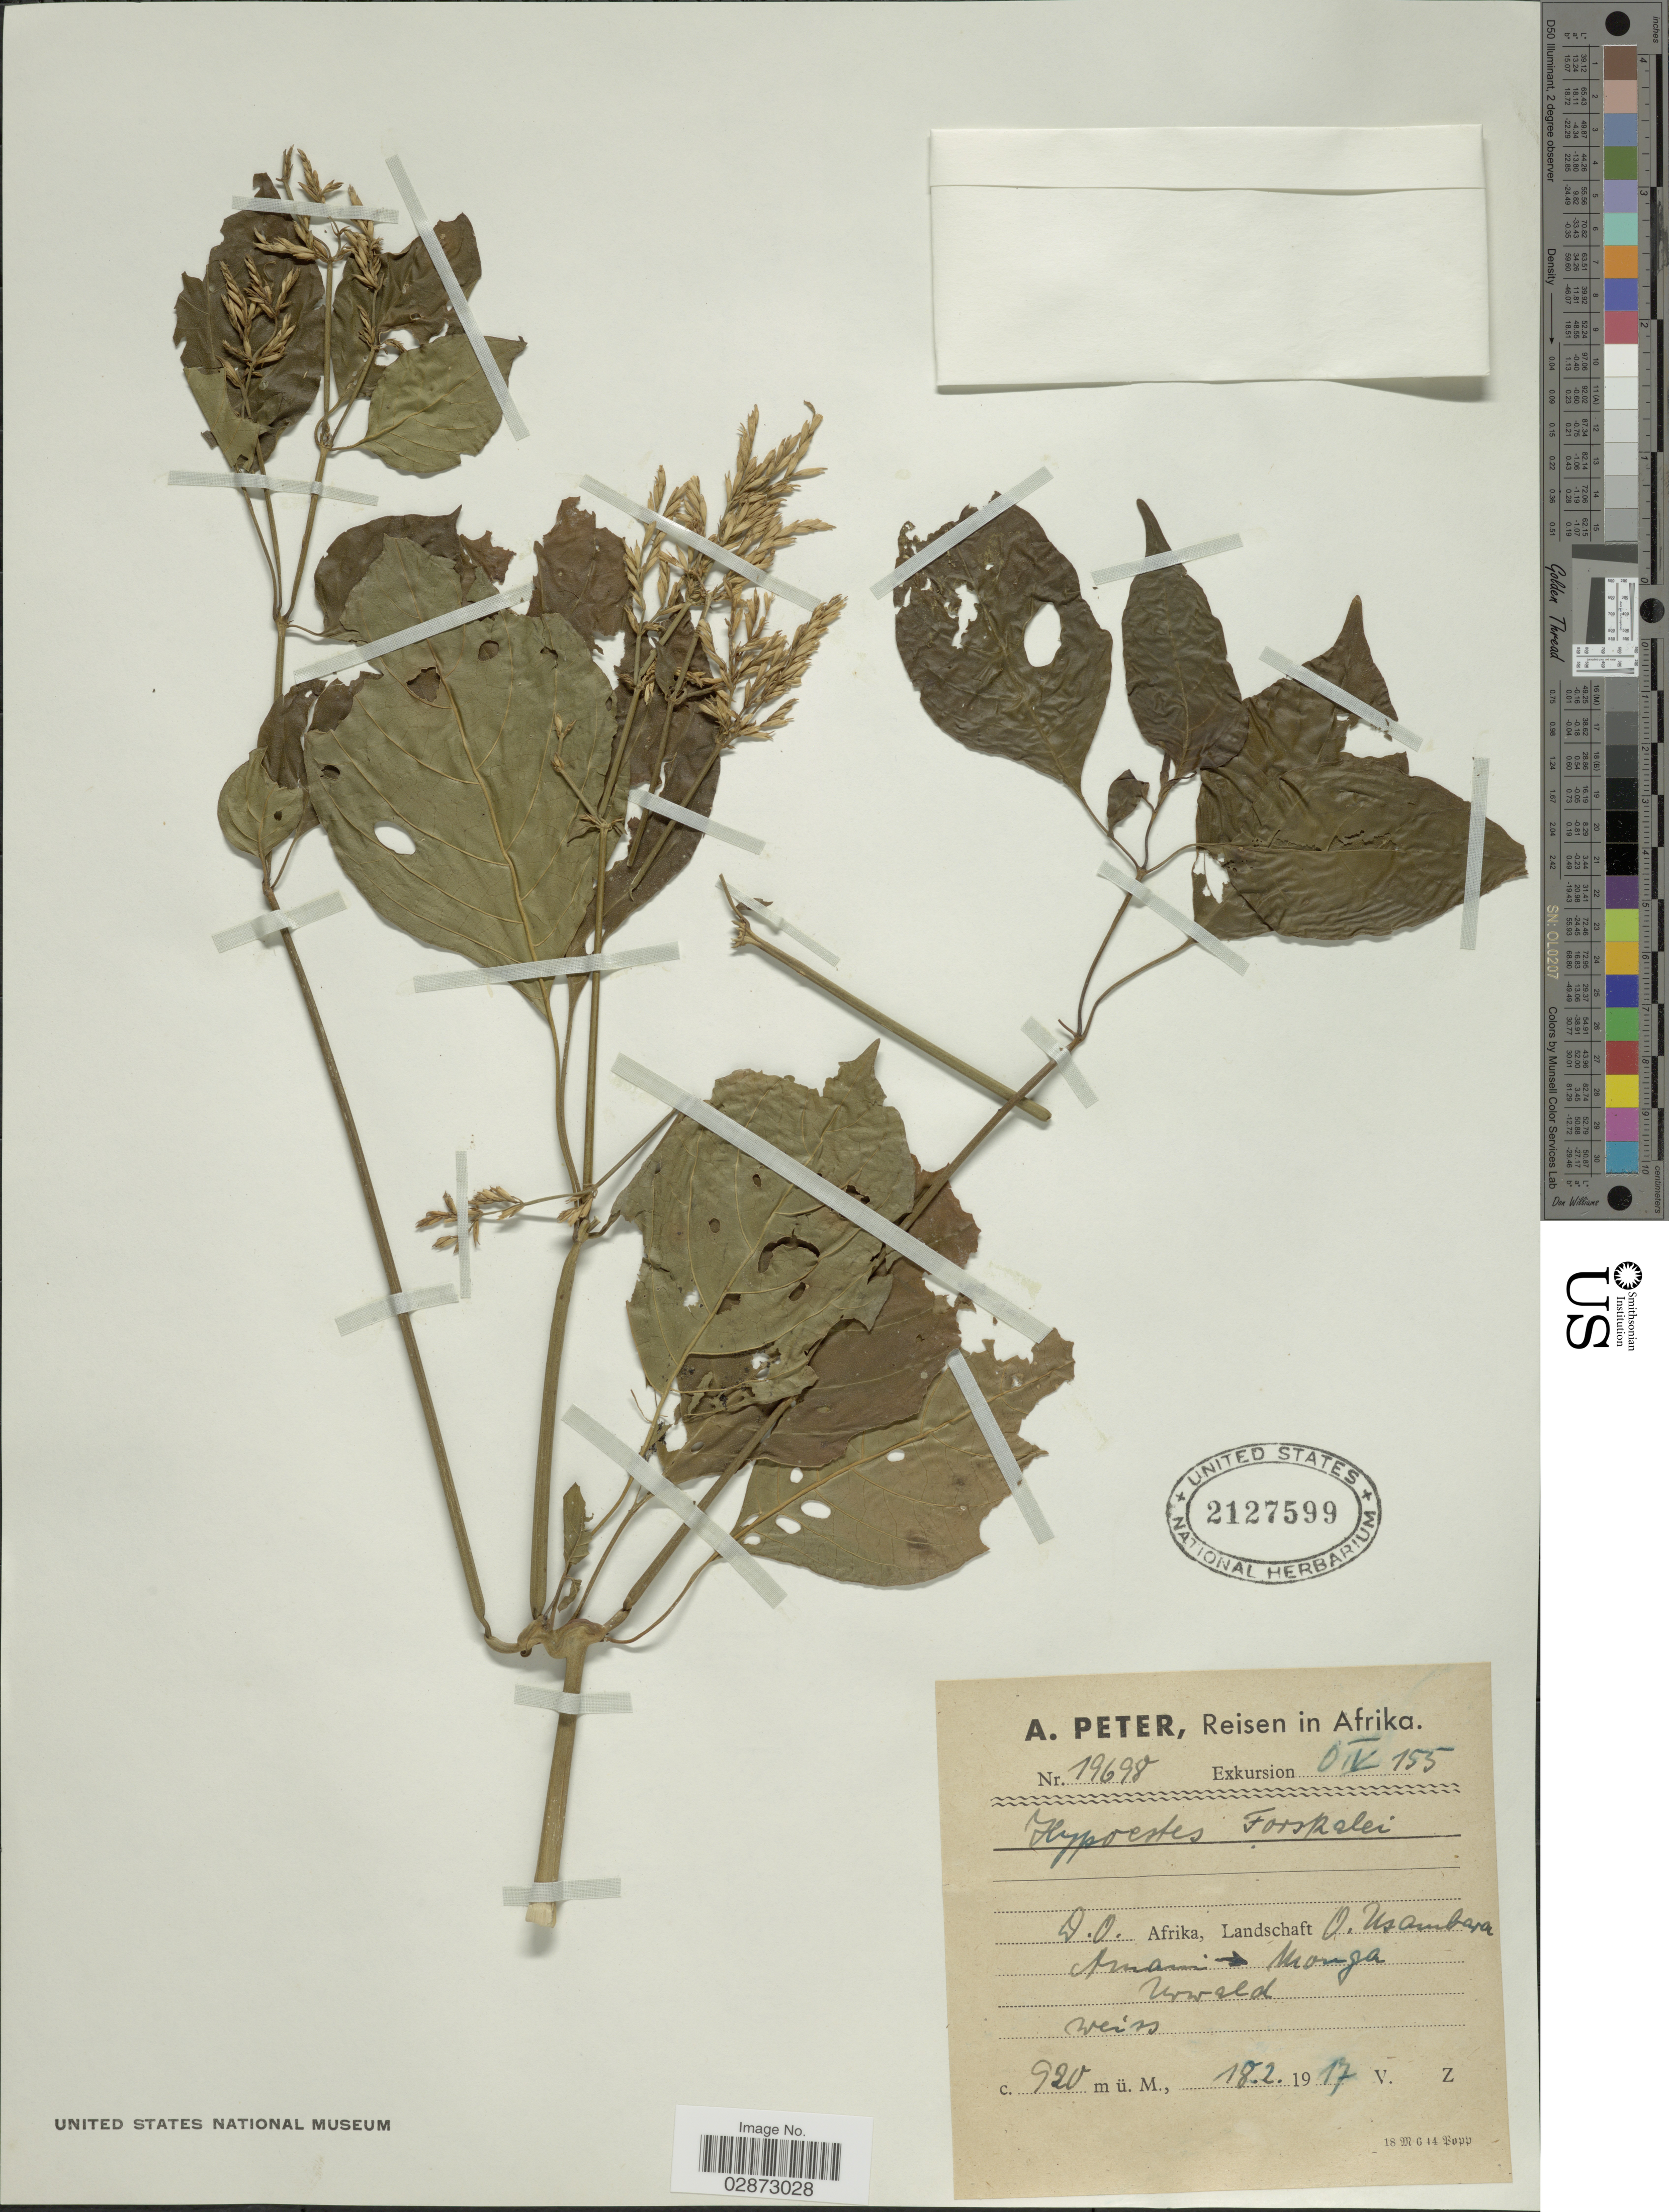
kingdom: Plantae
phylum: Tracheophyta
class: Magnoliopsida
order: Lamiales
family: Acanthaceae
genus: Hypoestes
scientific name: Hypoestes forsskaolii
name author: (Vahl) R. Br.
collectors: A. Peter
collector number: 19698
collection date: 1917-02-18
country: Tanzania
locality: Afrika. D.O. Afrika. O. Usambara. Amani -> Monga. Urwald.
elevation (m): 920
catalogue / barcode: US 2127599